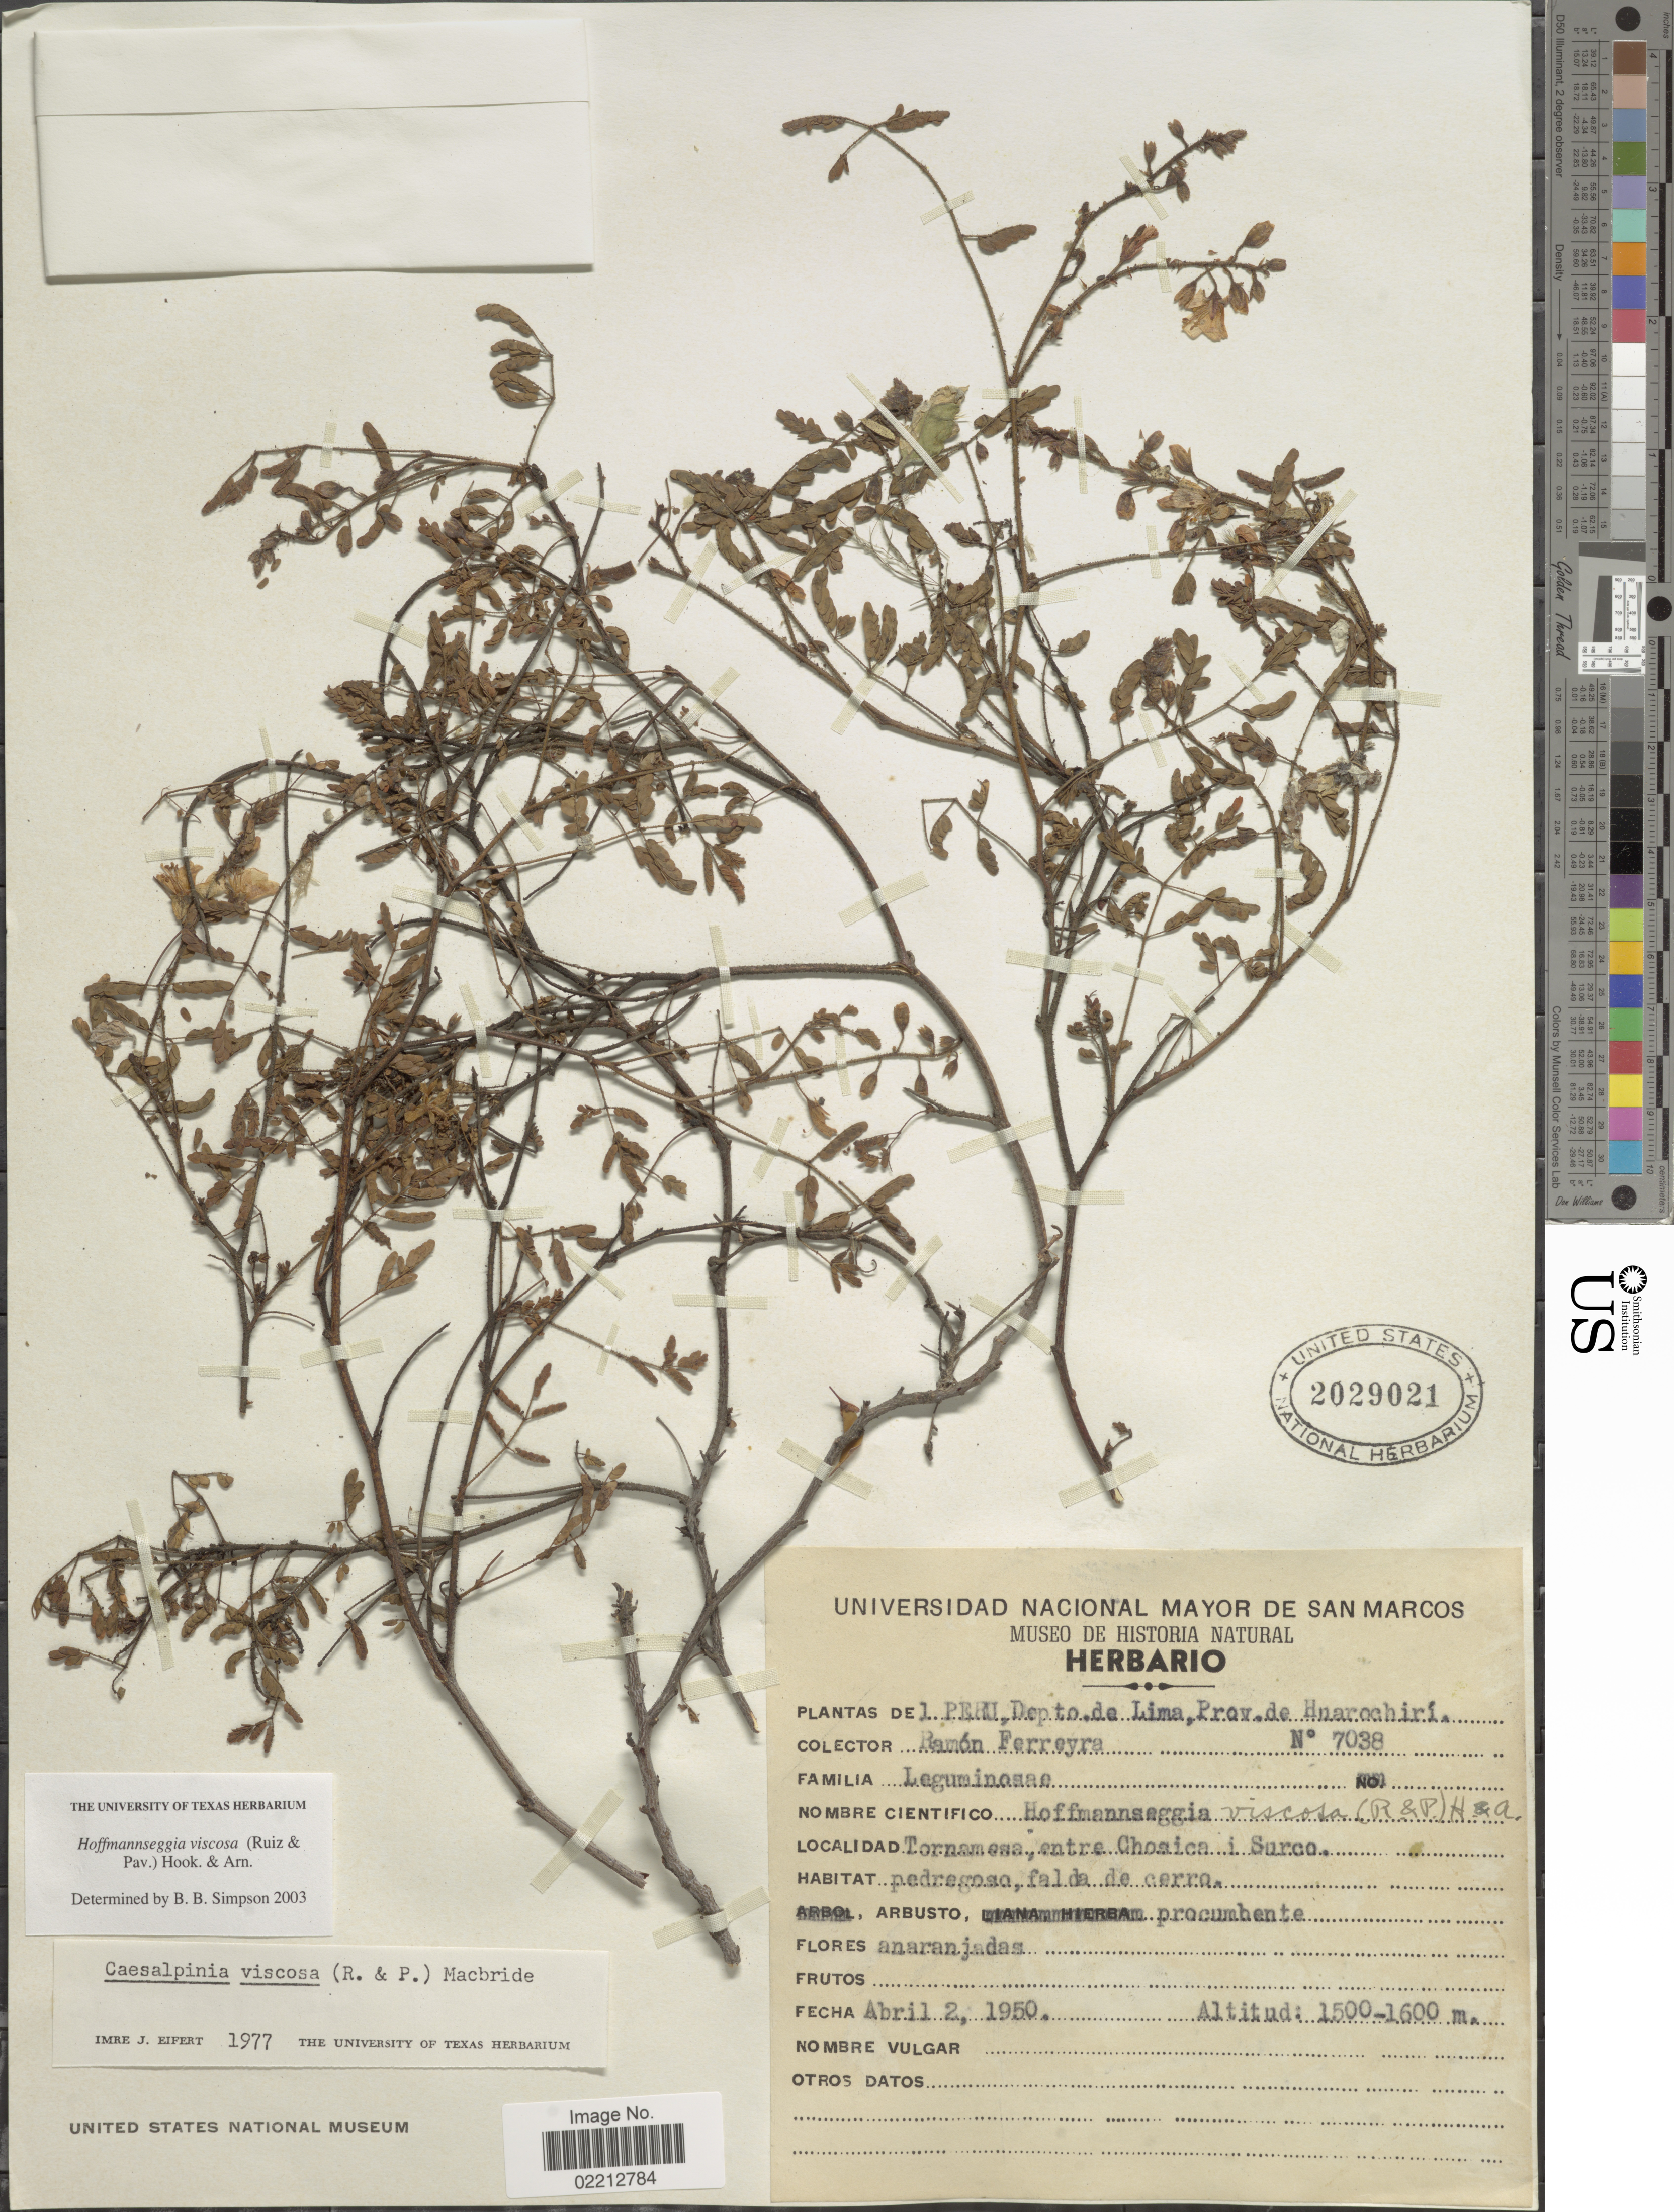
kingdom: Plantae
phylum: Tracheophyta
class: Magnoliopsida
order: Fabales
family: Fabaceae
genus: Hoffmannseggia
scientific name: Hoffmannseggia viscosa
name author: Hook. & Arn.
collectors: R. A. Ferreyra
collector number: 7038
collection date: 1950-04-02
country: Peru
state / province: Lima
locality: Tornamesa, entre Chosica i Surco, Prov. Huarochirí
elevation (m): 1500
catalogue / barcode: US 2029021